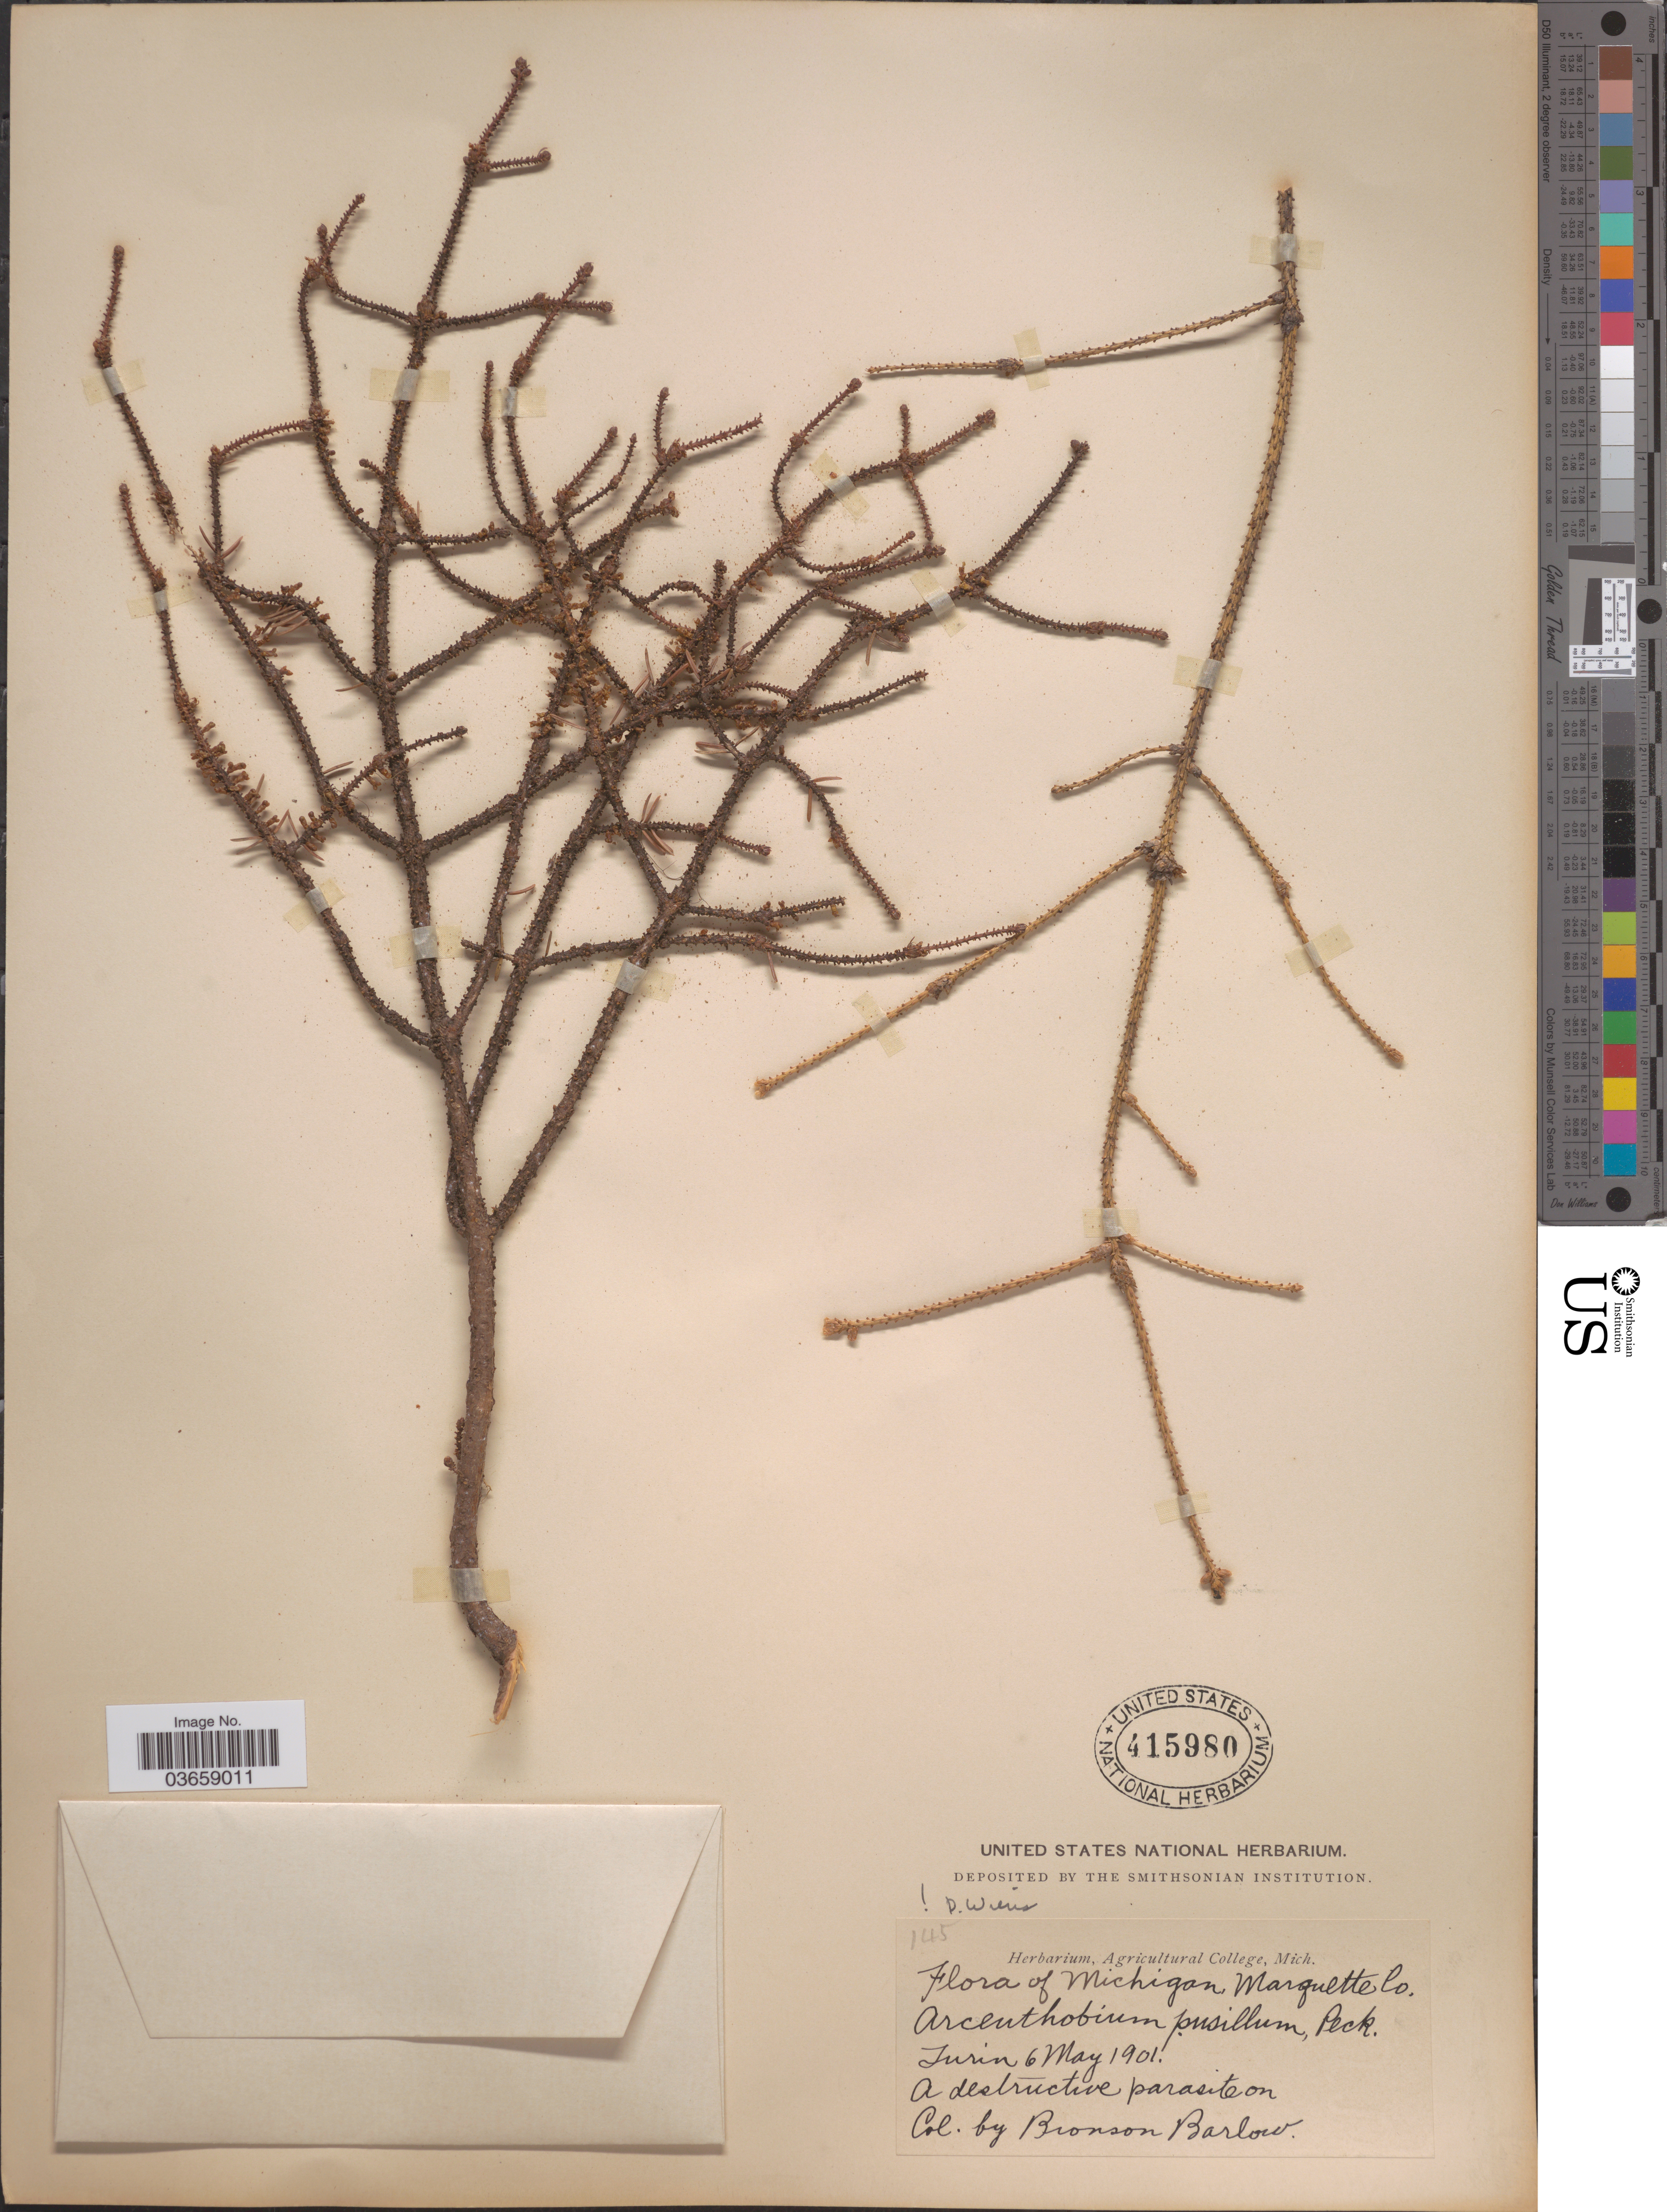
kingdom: Plantae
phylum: Tracheophyta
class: Magnoliopsida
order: Santalales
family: Viscaceae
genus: Arceuthobium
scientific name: Arceuthobium pusillum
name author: Peck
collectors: Barlow, B.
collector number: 145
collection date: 1901-05-06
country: United States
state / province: Michigan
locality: Marquette Co. Jurin.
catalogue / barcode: US 415980